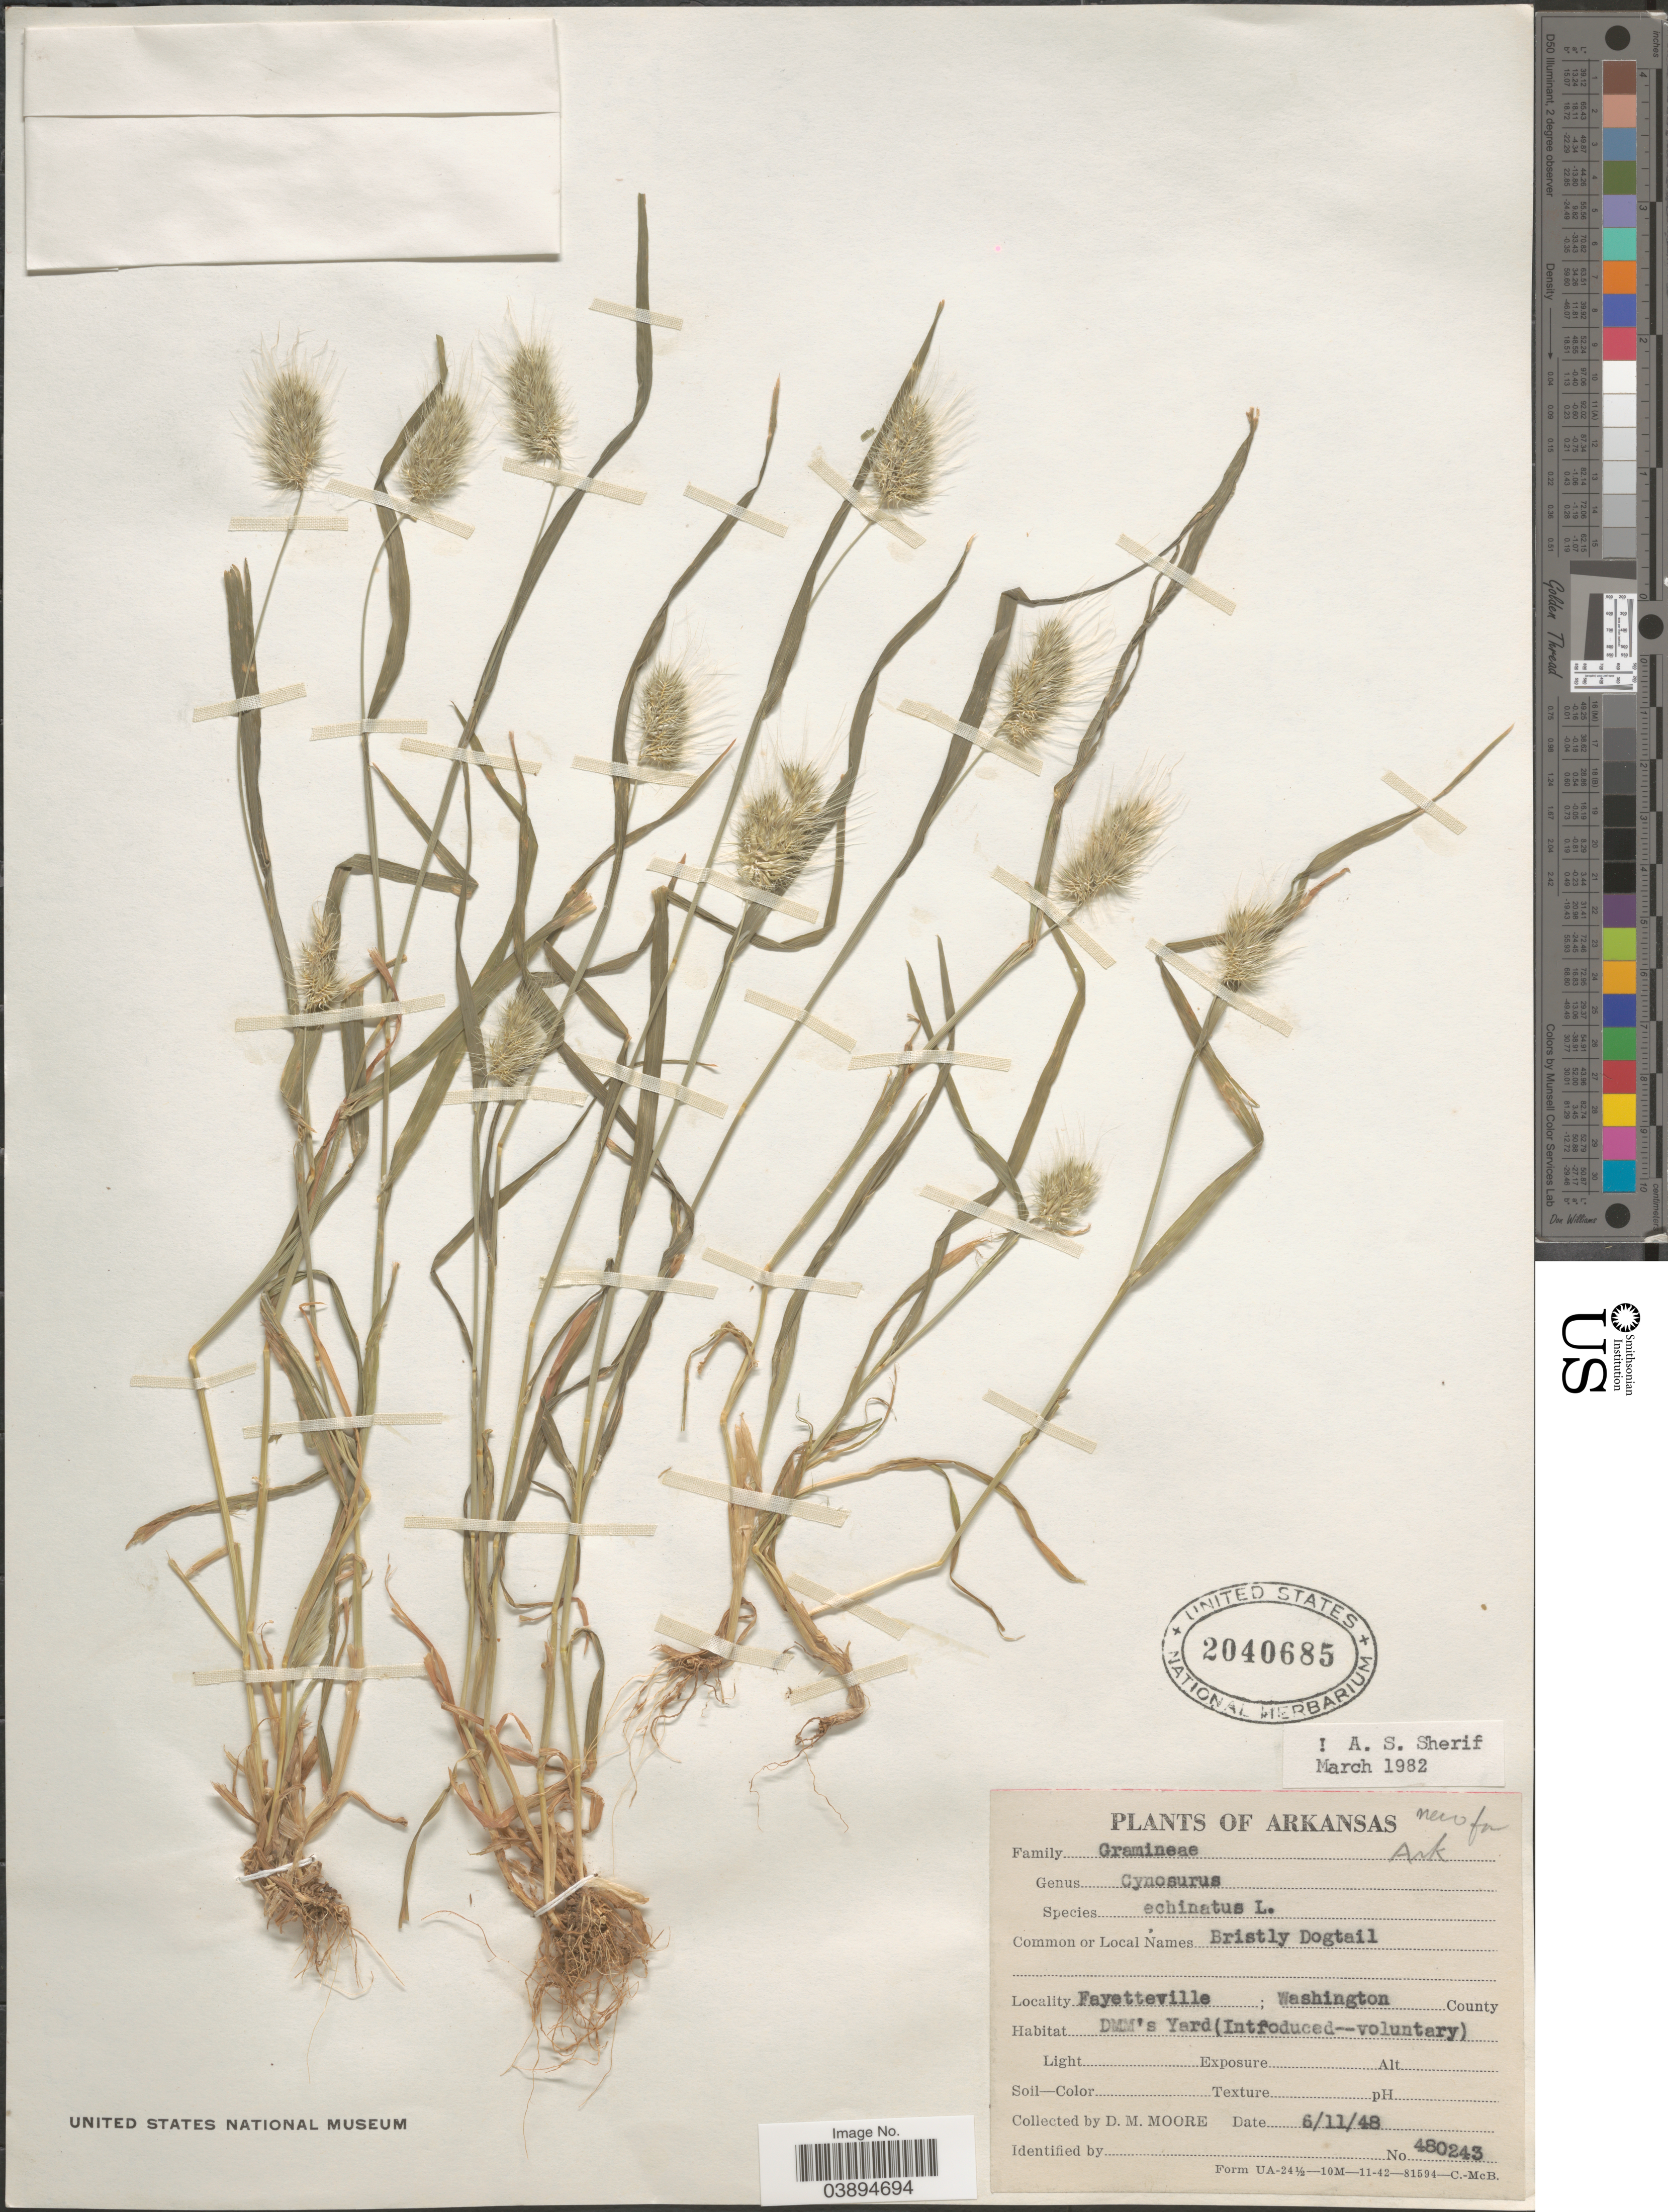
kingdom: Plantae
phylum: Tracheophyta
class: Liliopsida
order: Poales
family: Poaceae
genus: Cynosurus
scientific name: Cynosurus echinatus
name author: L.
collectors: D. Moore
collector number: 480243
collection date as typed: Transcribed d/m/y: 11/6/48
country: United States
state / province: Arkansas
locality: Fayetteville; Washington County. DMM's Yard.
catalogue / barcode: US 2040685